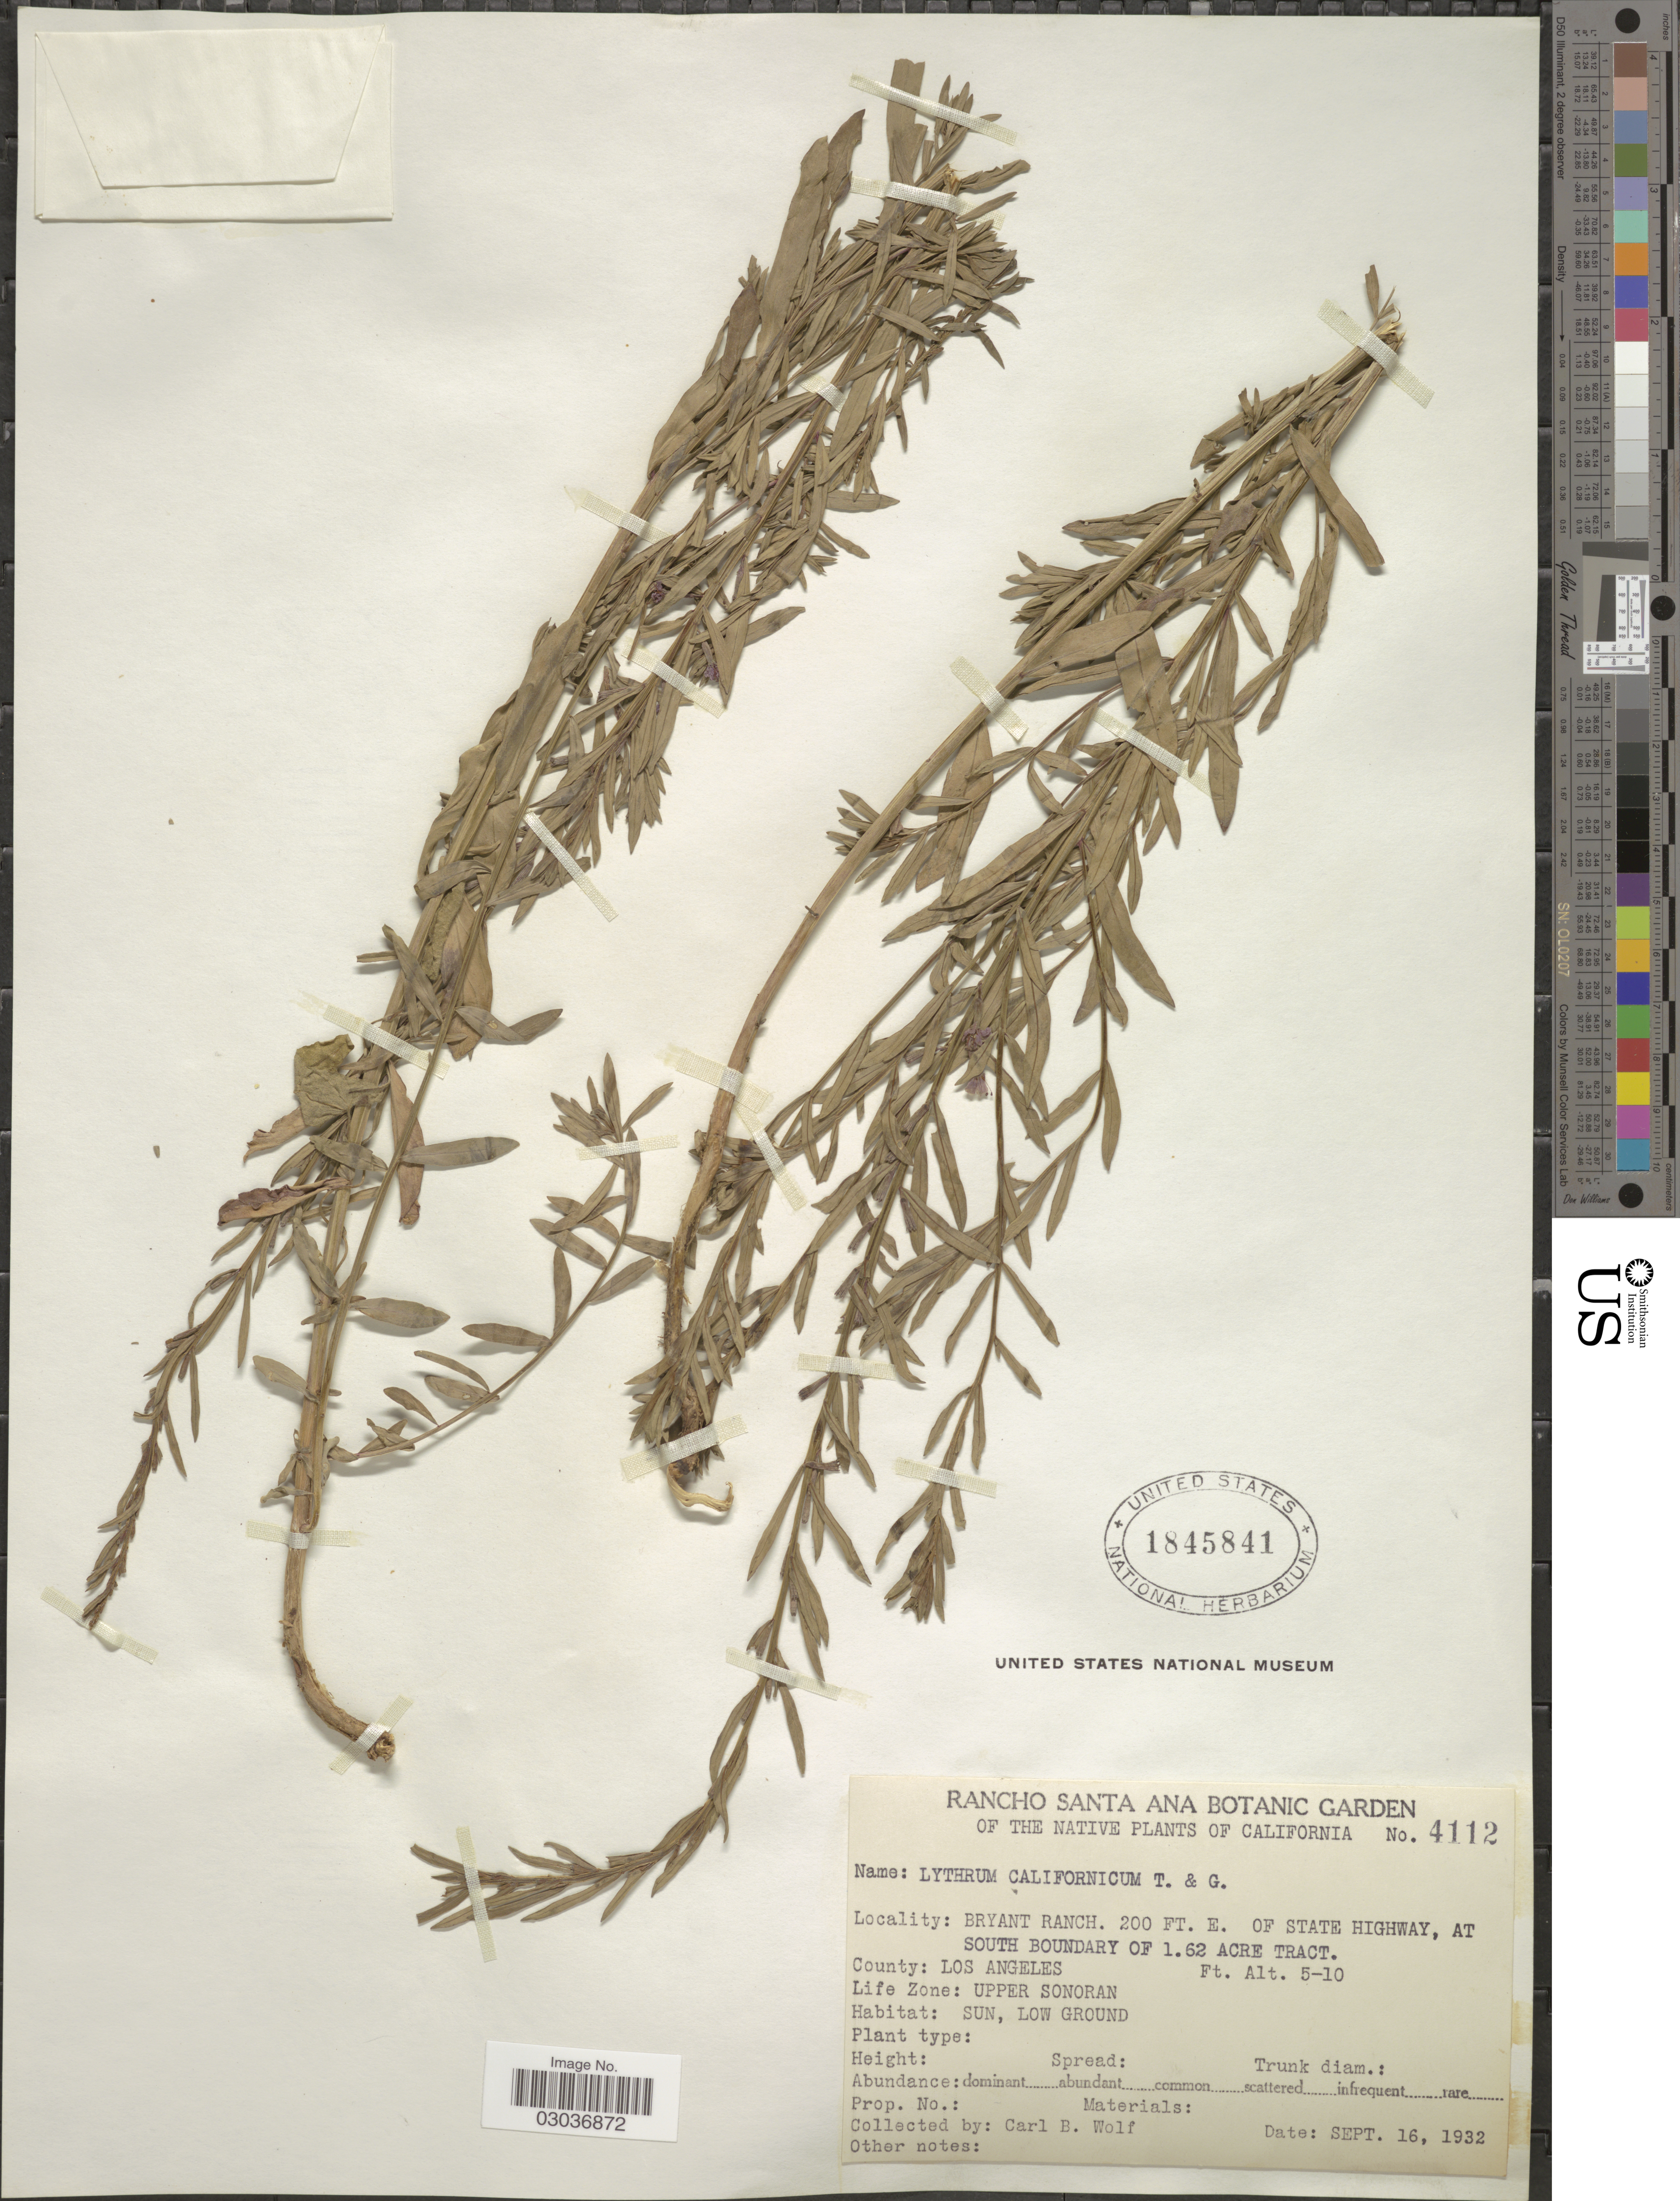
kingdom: Plantae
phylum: Tracheophyta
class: Magnoliopsida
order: Myrtales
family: Lythraceae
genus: Lythrum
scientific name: Lythrum californicum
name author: Torr. & A. Gray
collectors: C. B. Wolf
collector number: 4112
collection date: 1932-09-16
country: United States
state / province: California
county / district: Los Angeles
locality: Bryant Ranch. 200 ft. E. of State Highway, a south boundary of 1.62 acre tract. County: Los Angeles. Life zone: Upper Sonoran.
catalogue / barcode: US 1845841